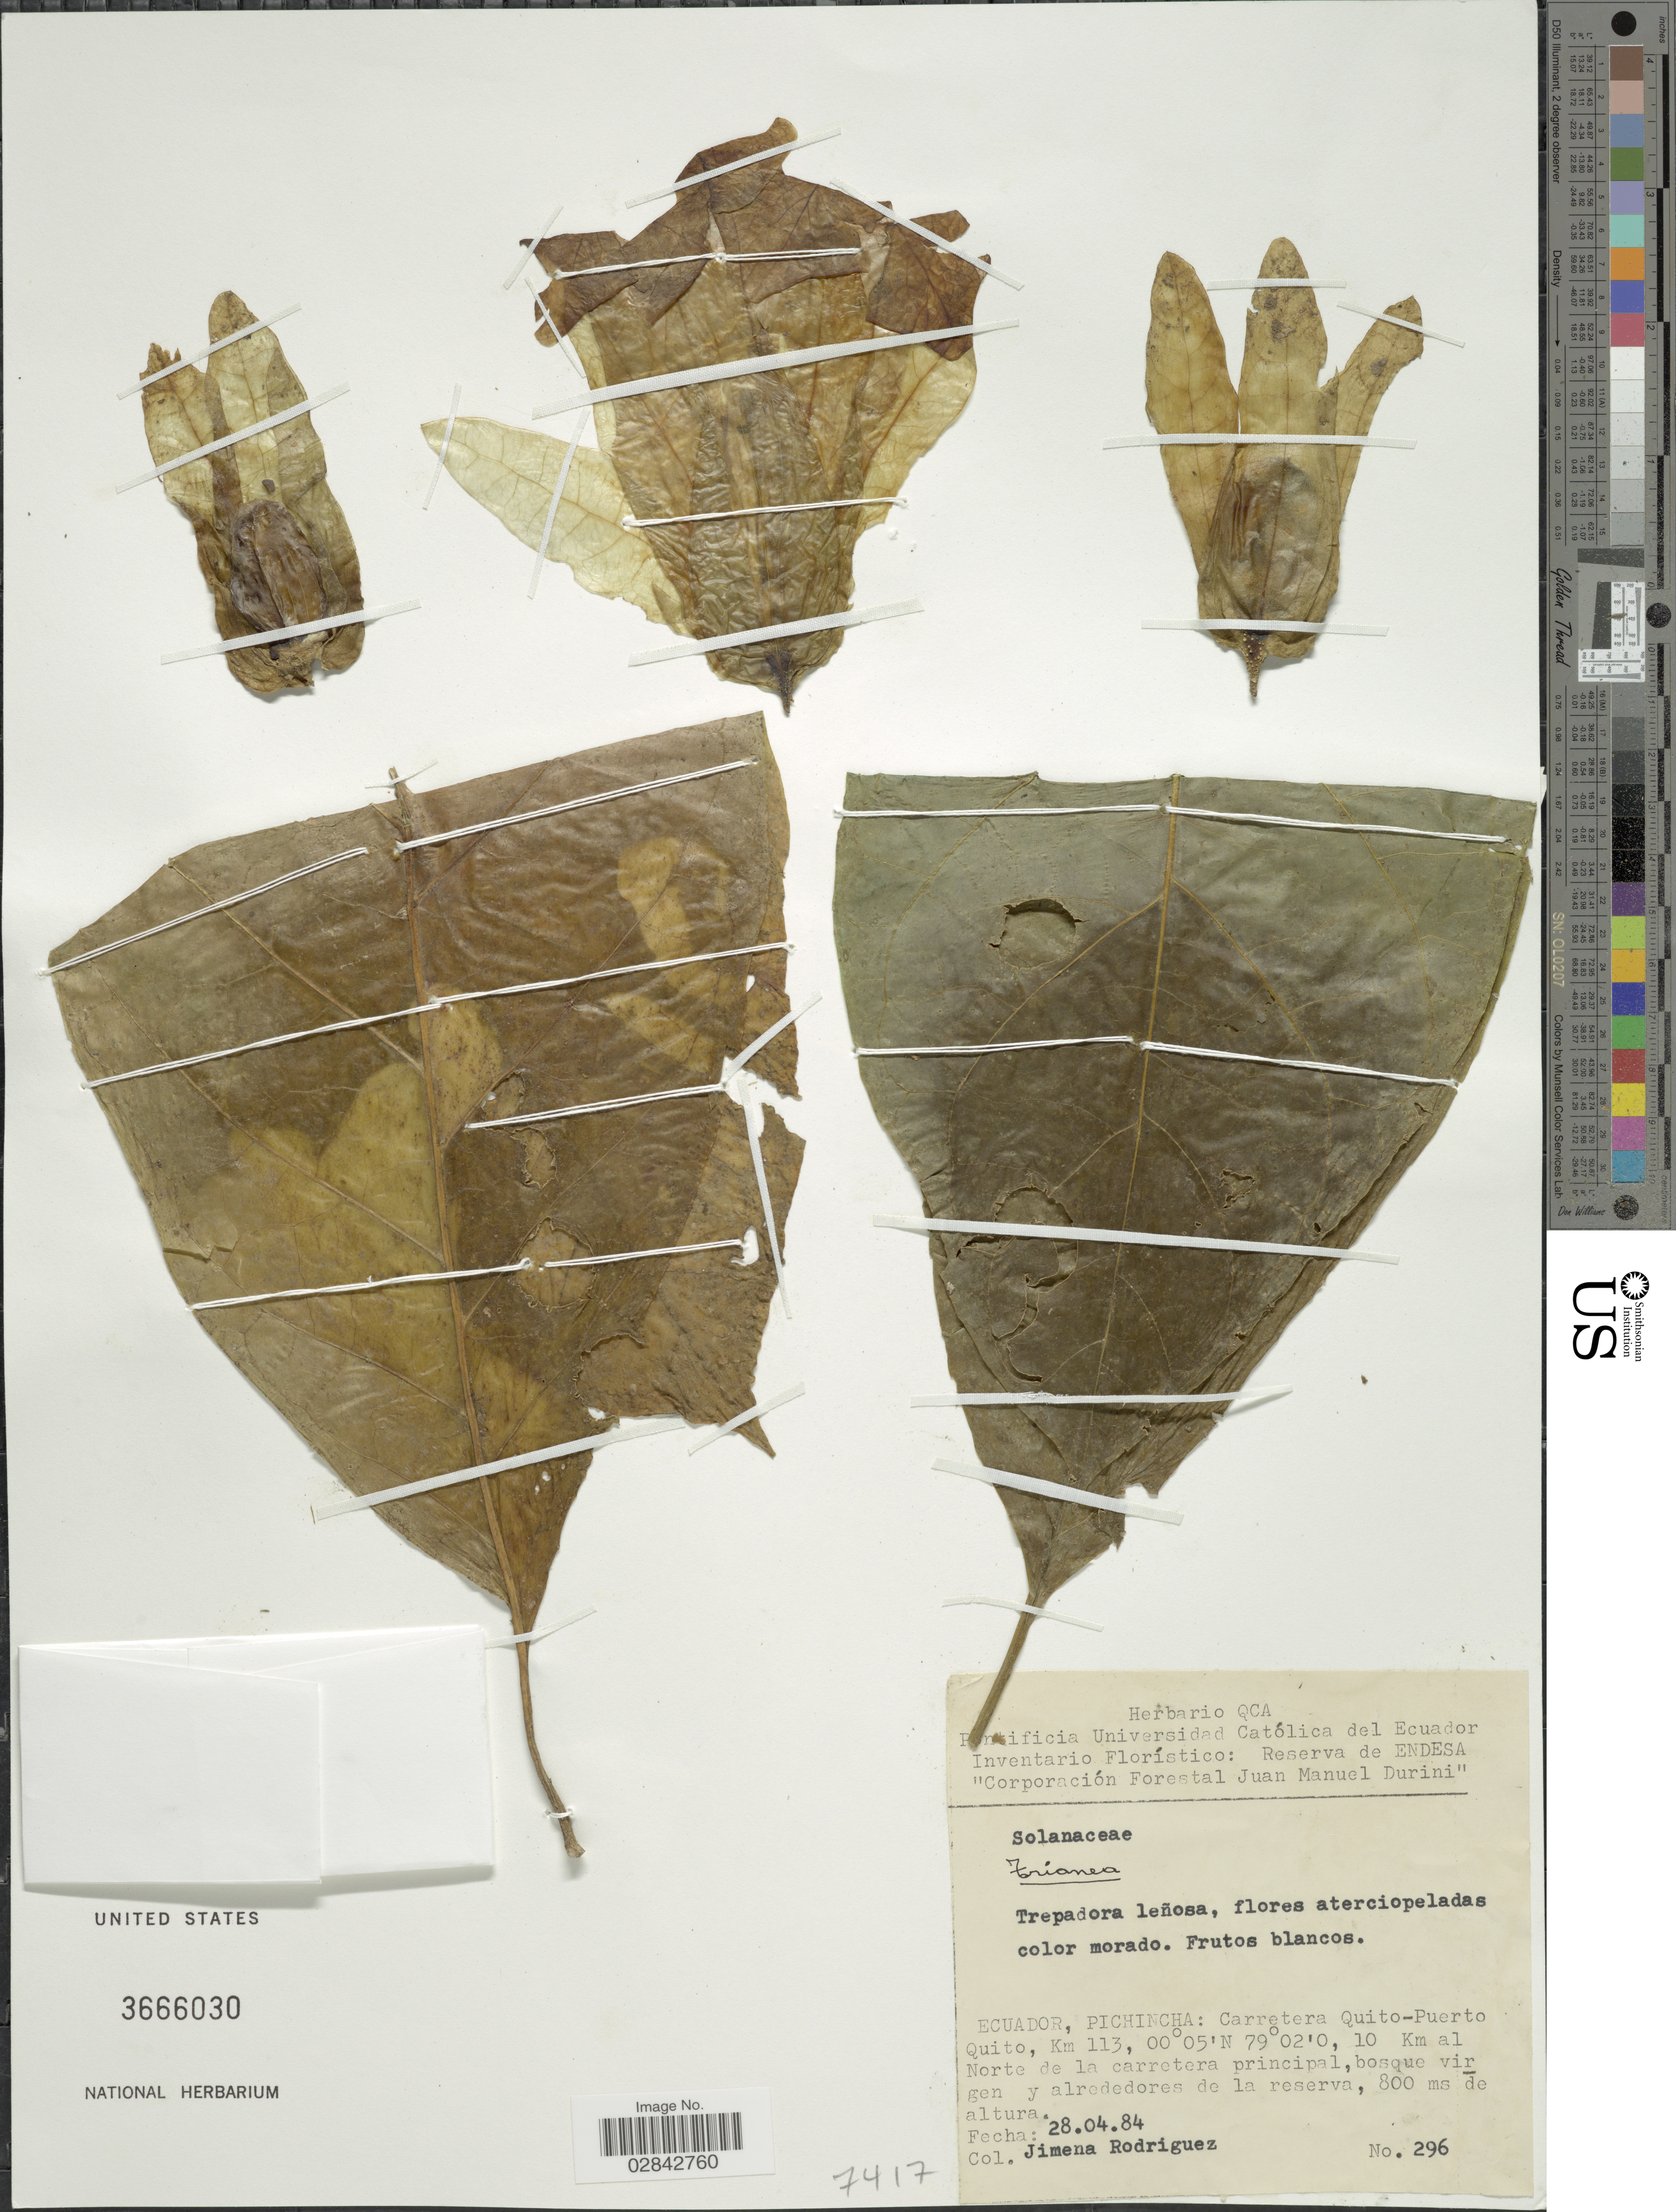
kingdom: Plantae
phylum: Tracheophyta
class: Magnoliopsida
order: Solanales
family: Solanaceae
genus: Trianaea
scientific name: Trianaea sp.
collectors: J. Rodriguez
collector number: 296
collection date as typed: Transcribed d/m/y: 28/4/84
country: Ecuador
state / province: Pichincha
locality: Carretera Quito-Puerto Quito, Km 113, 10 Km al Norte de la carretera principal.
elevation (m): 800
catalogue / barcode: US 3666030